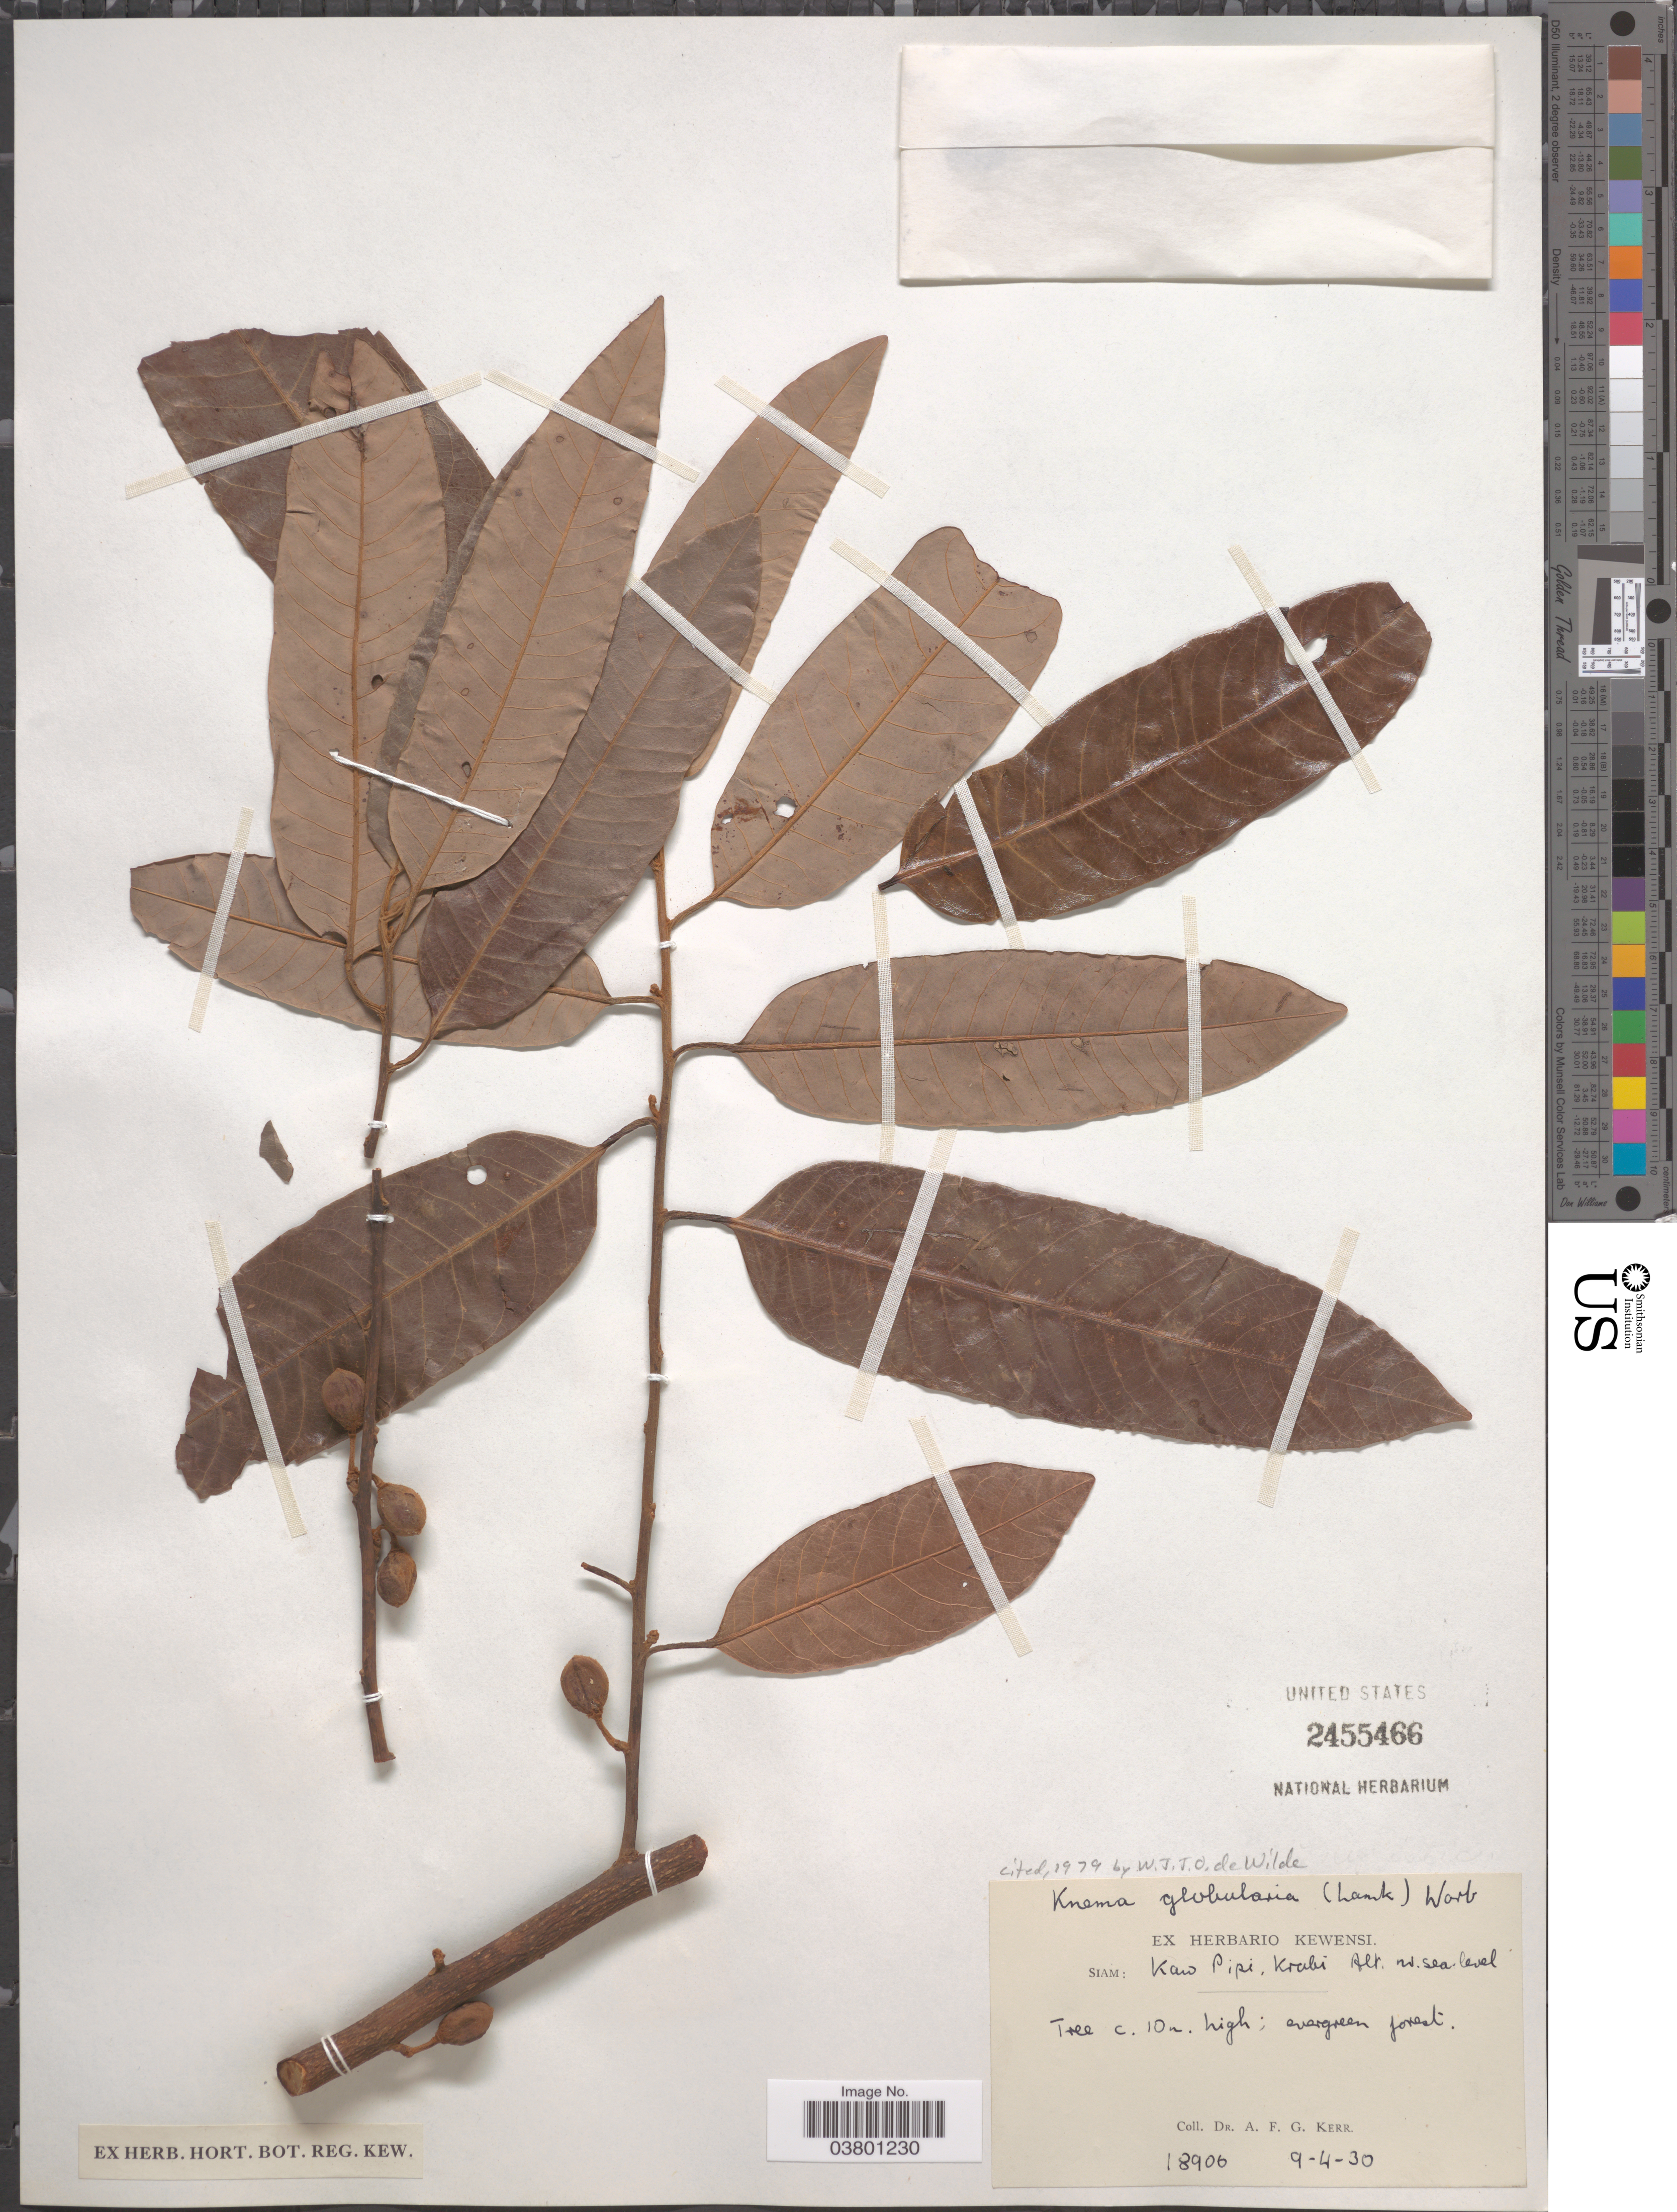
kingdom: Plantae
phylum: Tracheophyta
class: Magnoliopsida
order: Magnoliales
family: Myristicaceae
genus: Knema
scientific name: Knema globularia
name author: (Lam.) Warb.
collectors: A. F. G. Kerr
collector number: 18906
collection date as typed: Transcribed d/m/y: 9/4/30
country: Thailand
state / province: Krabi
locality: Siam: Kaw Pipi, Krabi.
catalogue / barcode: US 2455466